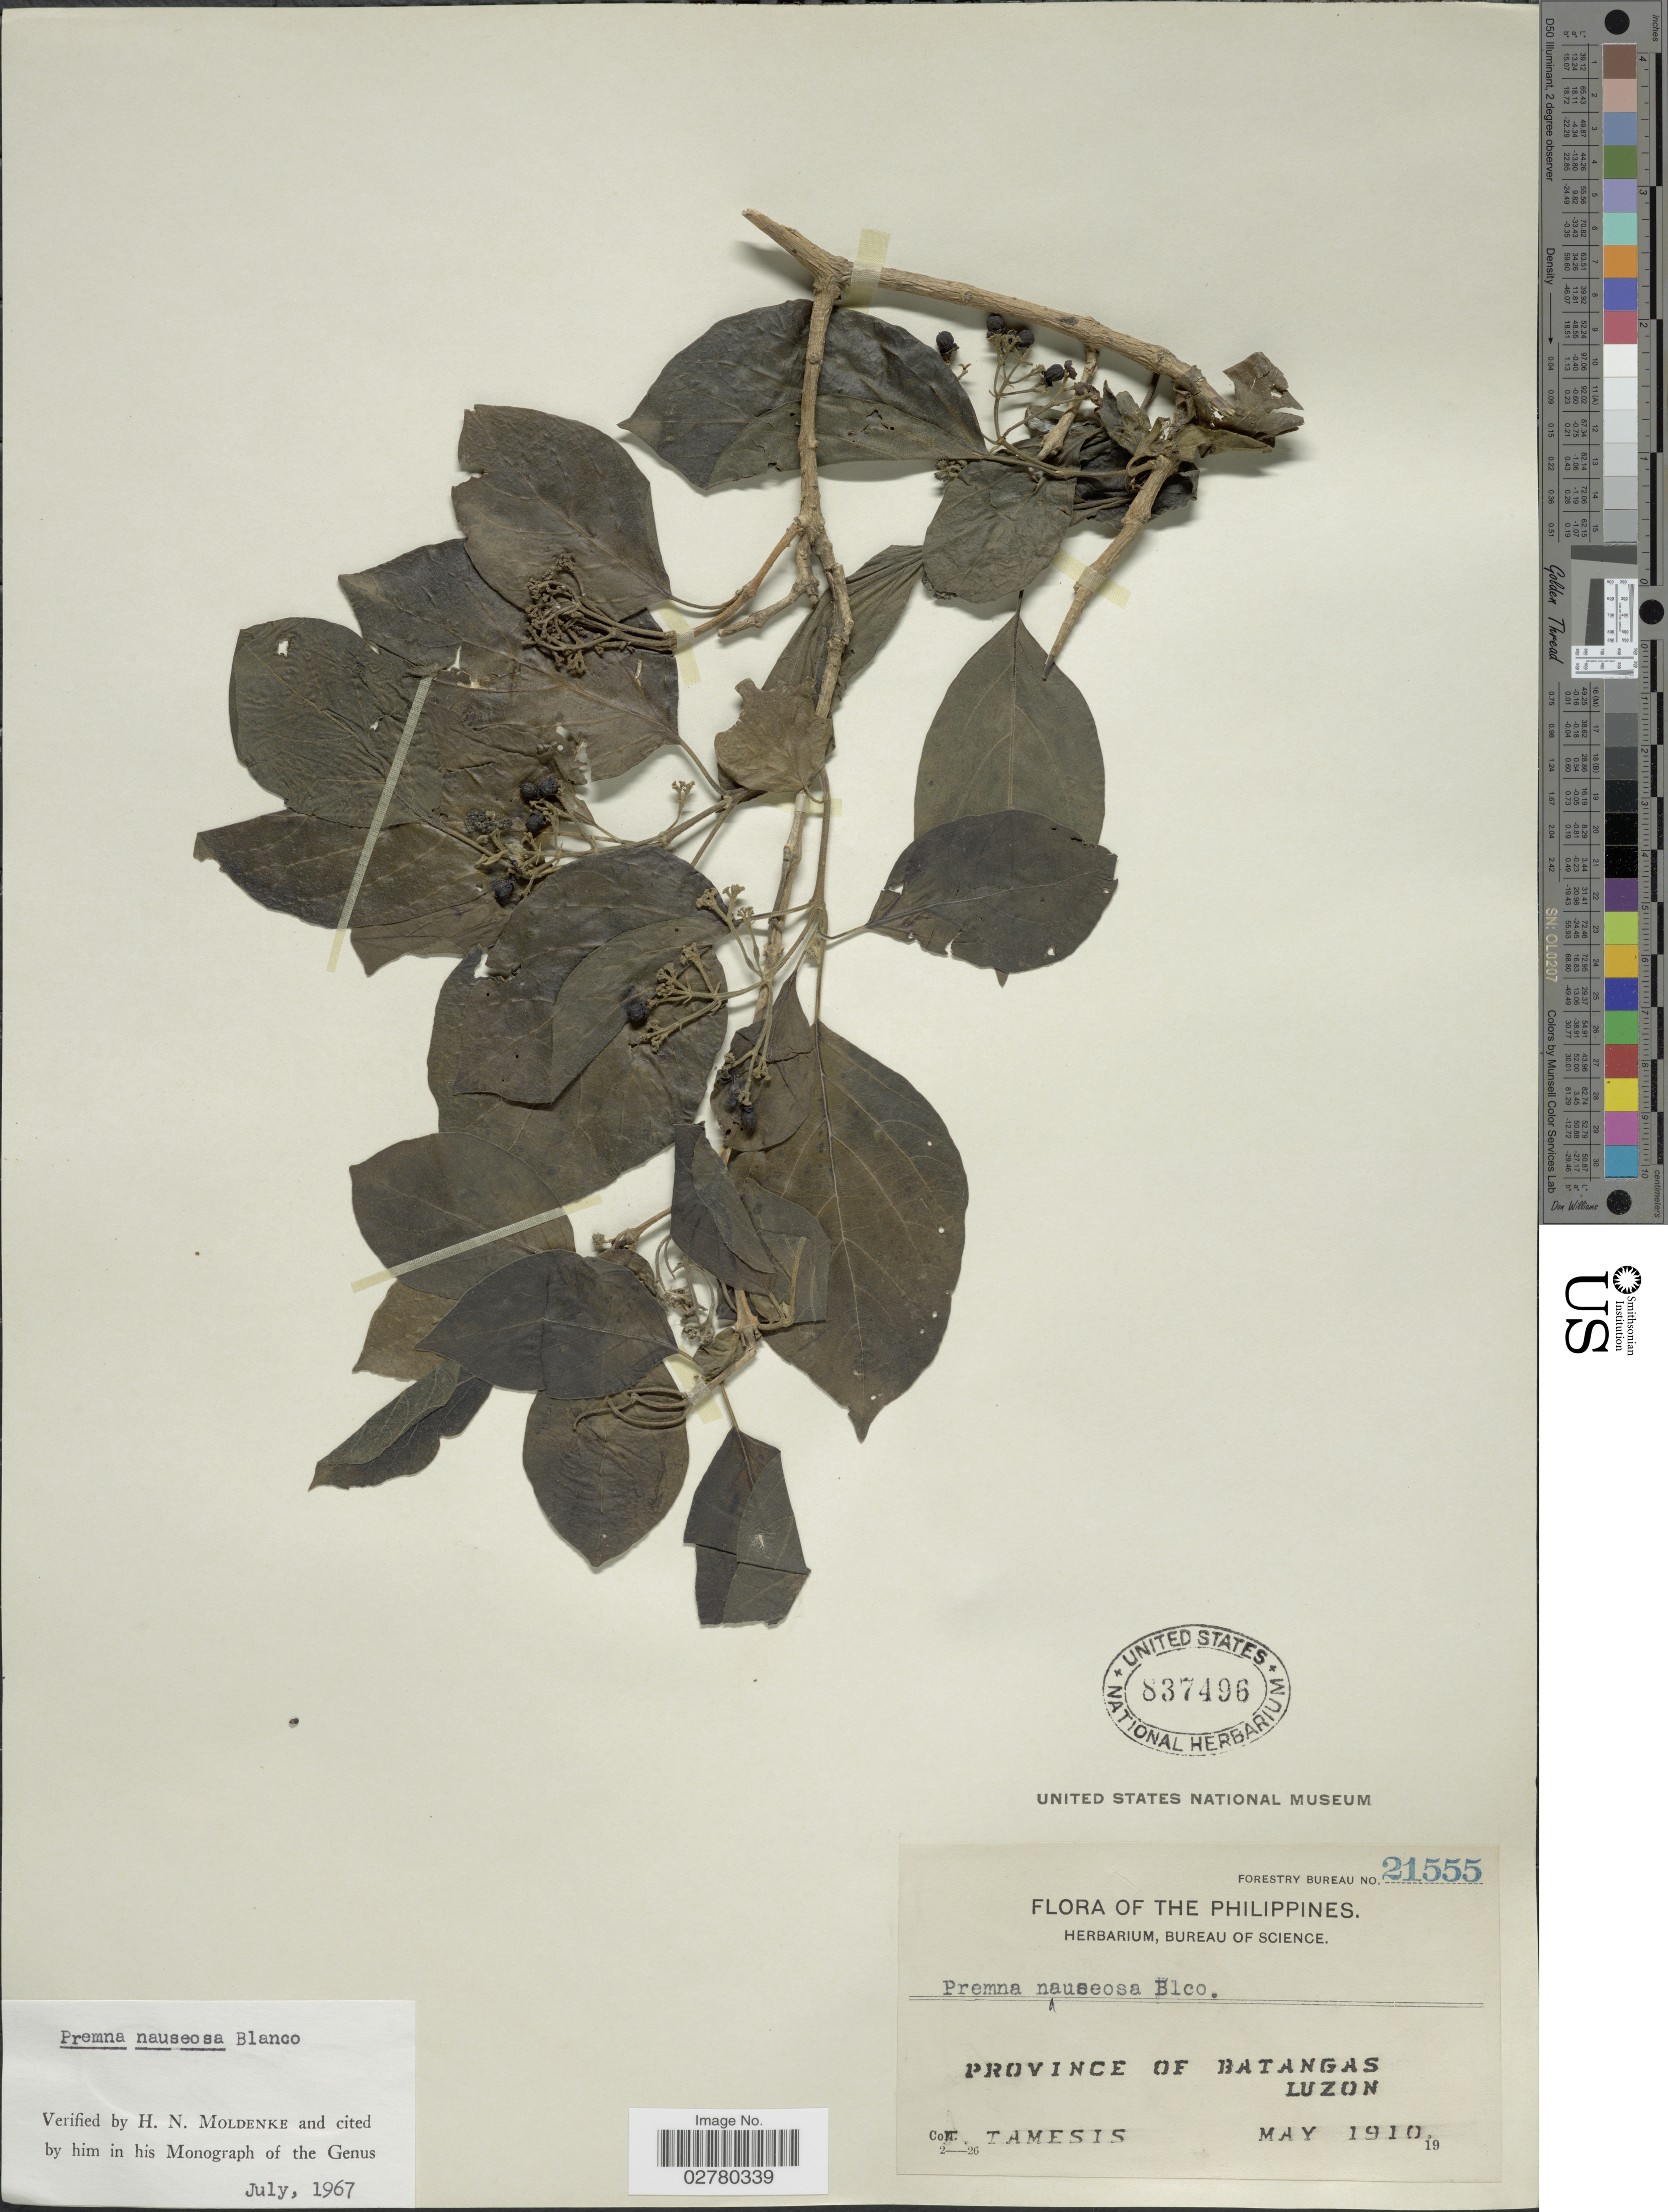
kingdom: Plantae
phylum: Tracheophyta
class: Magnoliopsida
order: Lamiales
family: Lamiaceae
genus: Premna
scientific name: Premna nauseosa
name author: Blanco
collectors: -. Tamesis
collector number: Forestry Bureau 21555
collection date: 1910-05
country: Philippines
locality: Province of Batangas, Luzon.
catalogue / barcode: US 837496